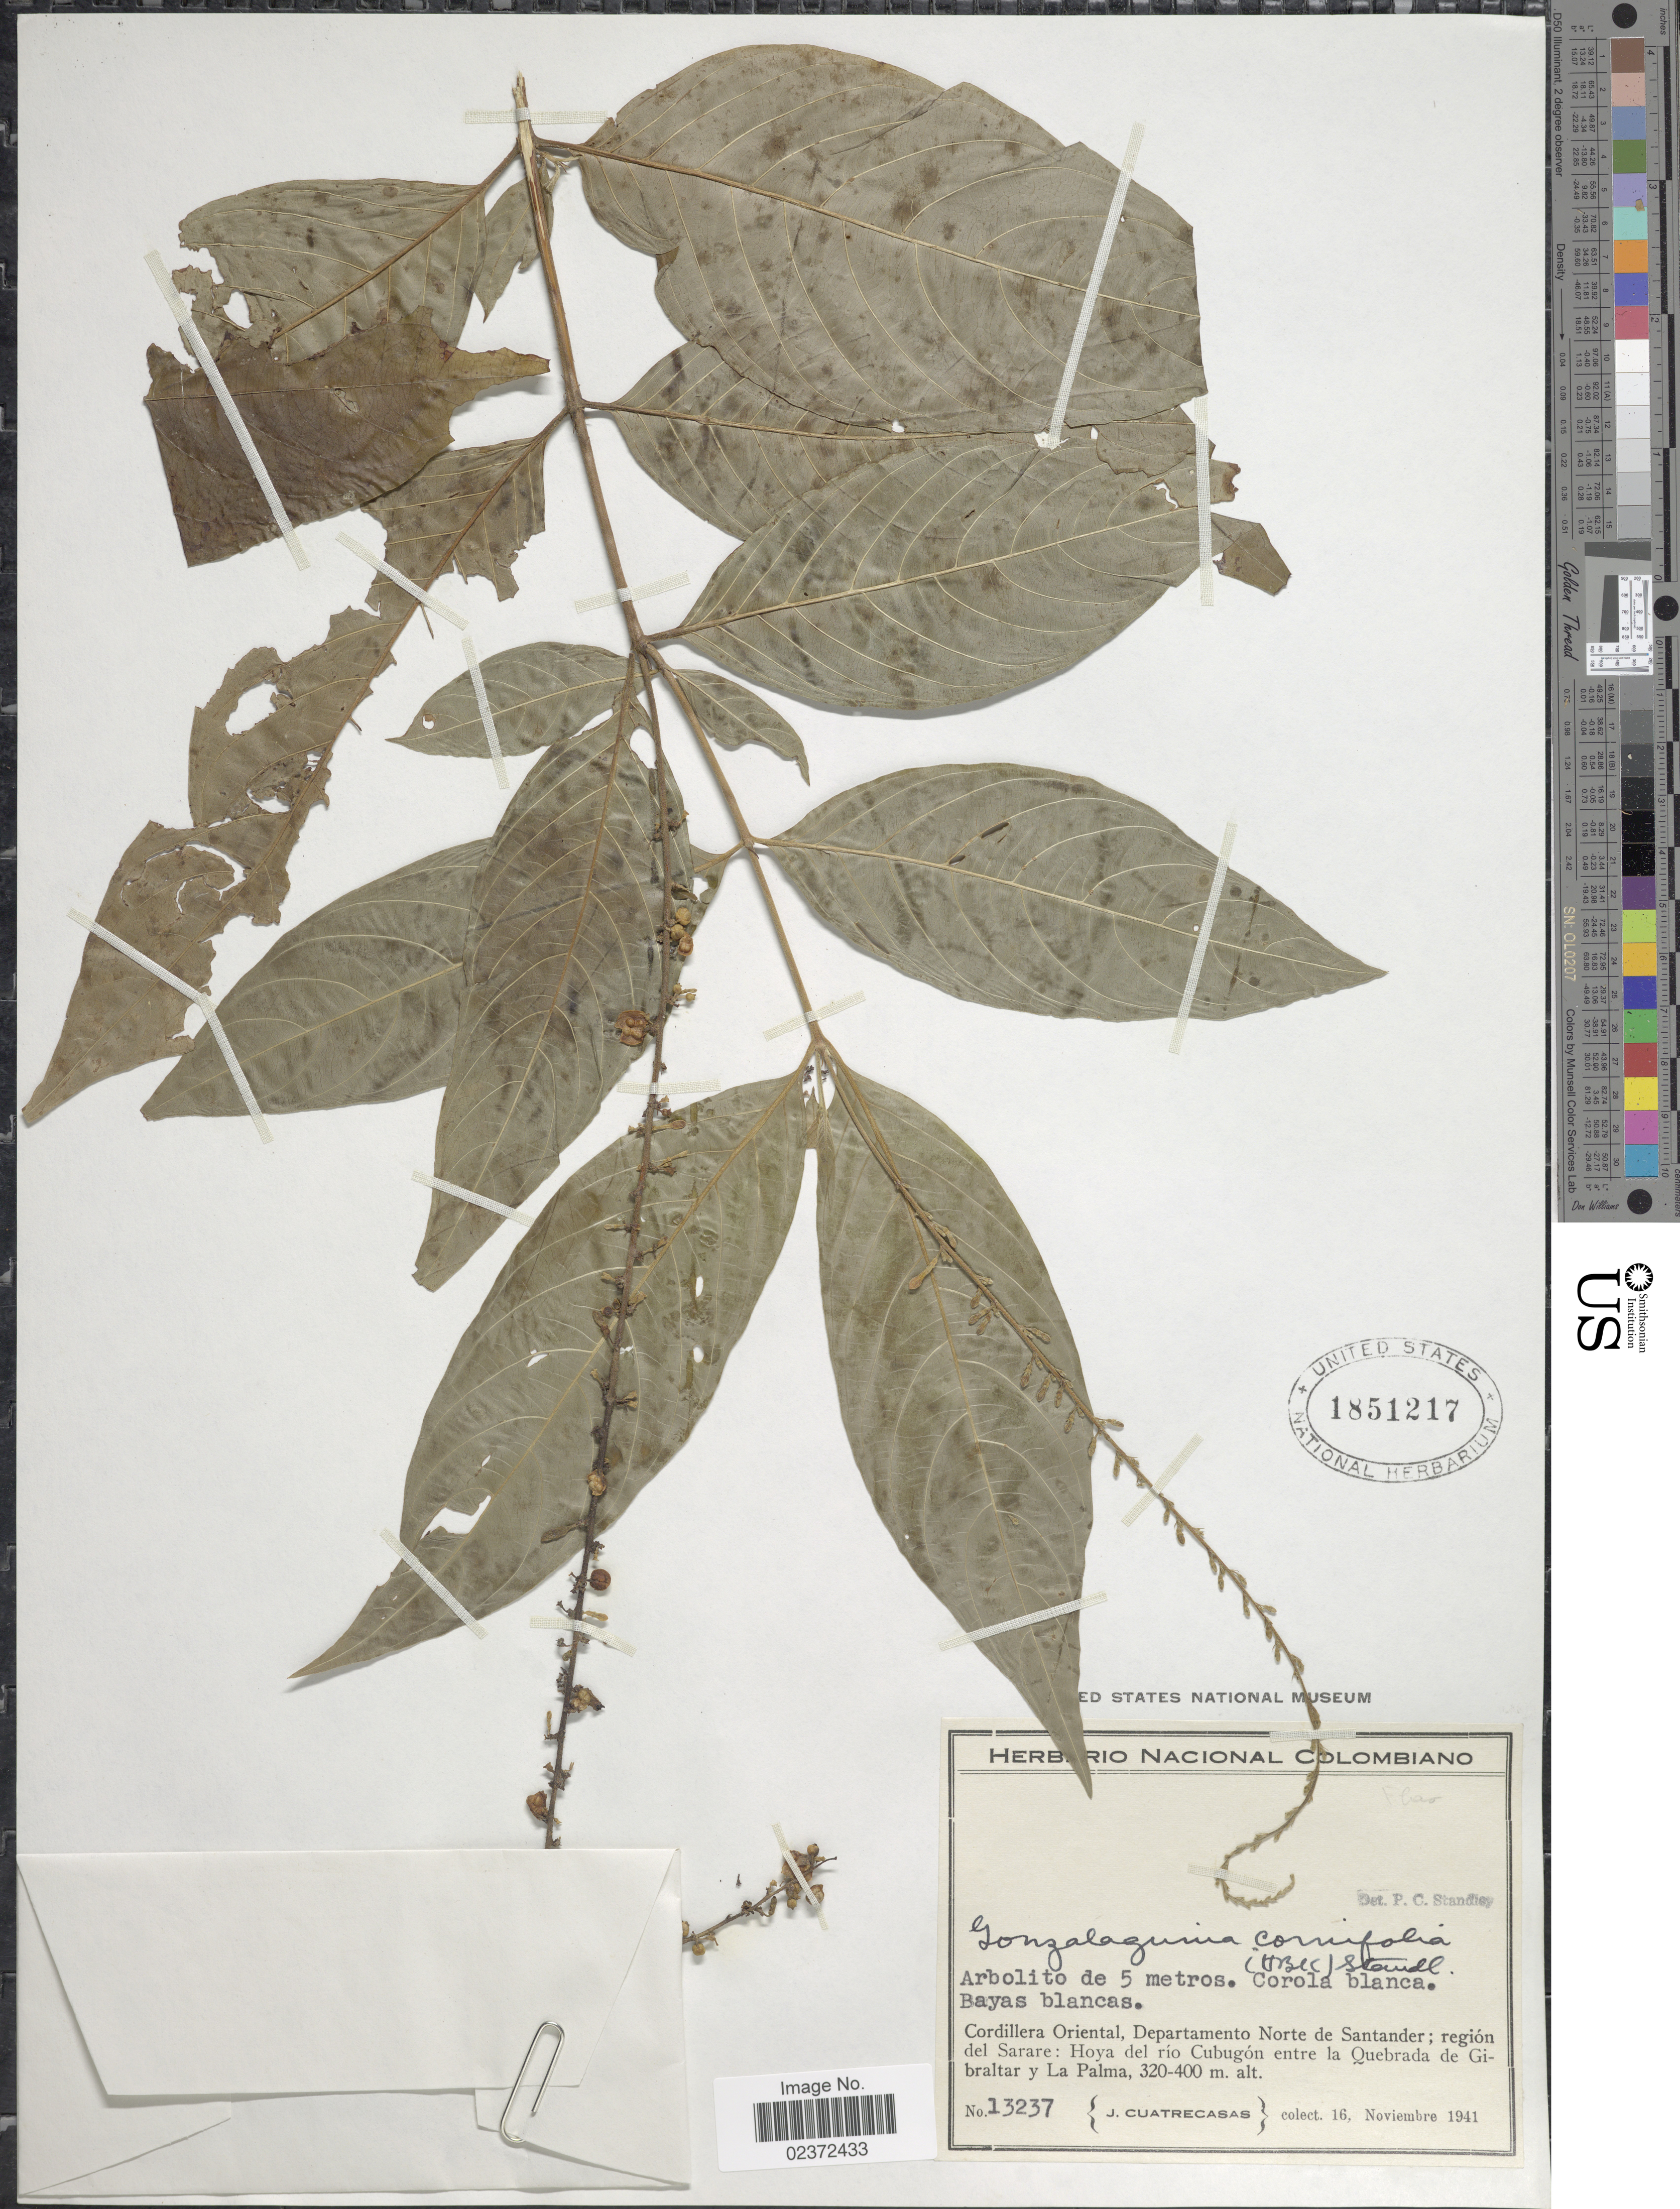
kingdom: Plantae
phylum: Tracheophyta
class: Magnoliopsida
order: Gentianales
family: Rubiaceae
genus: Gonzalagunia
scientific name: Gonzalagunia cornifolia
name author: (Kunth) Standl.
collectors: J. Cuatrecasas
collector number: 13237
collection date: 1941-11-16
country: Colombia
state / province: Norte de Santander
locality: Cordillera Oriental, región del Sarare: Hoya del río Cubugón entre la Quebrada de Gibraltar y La Palma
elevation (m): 320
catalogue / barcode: US 1851217